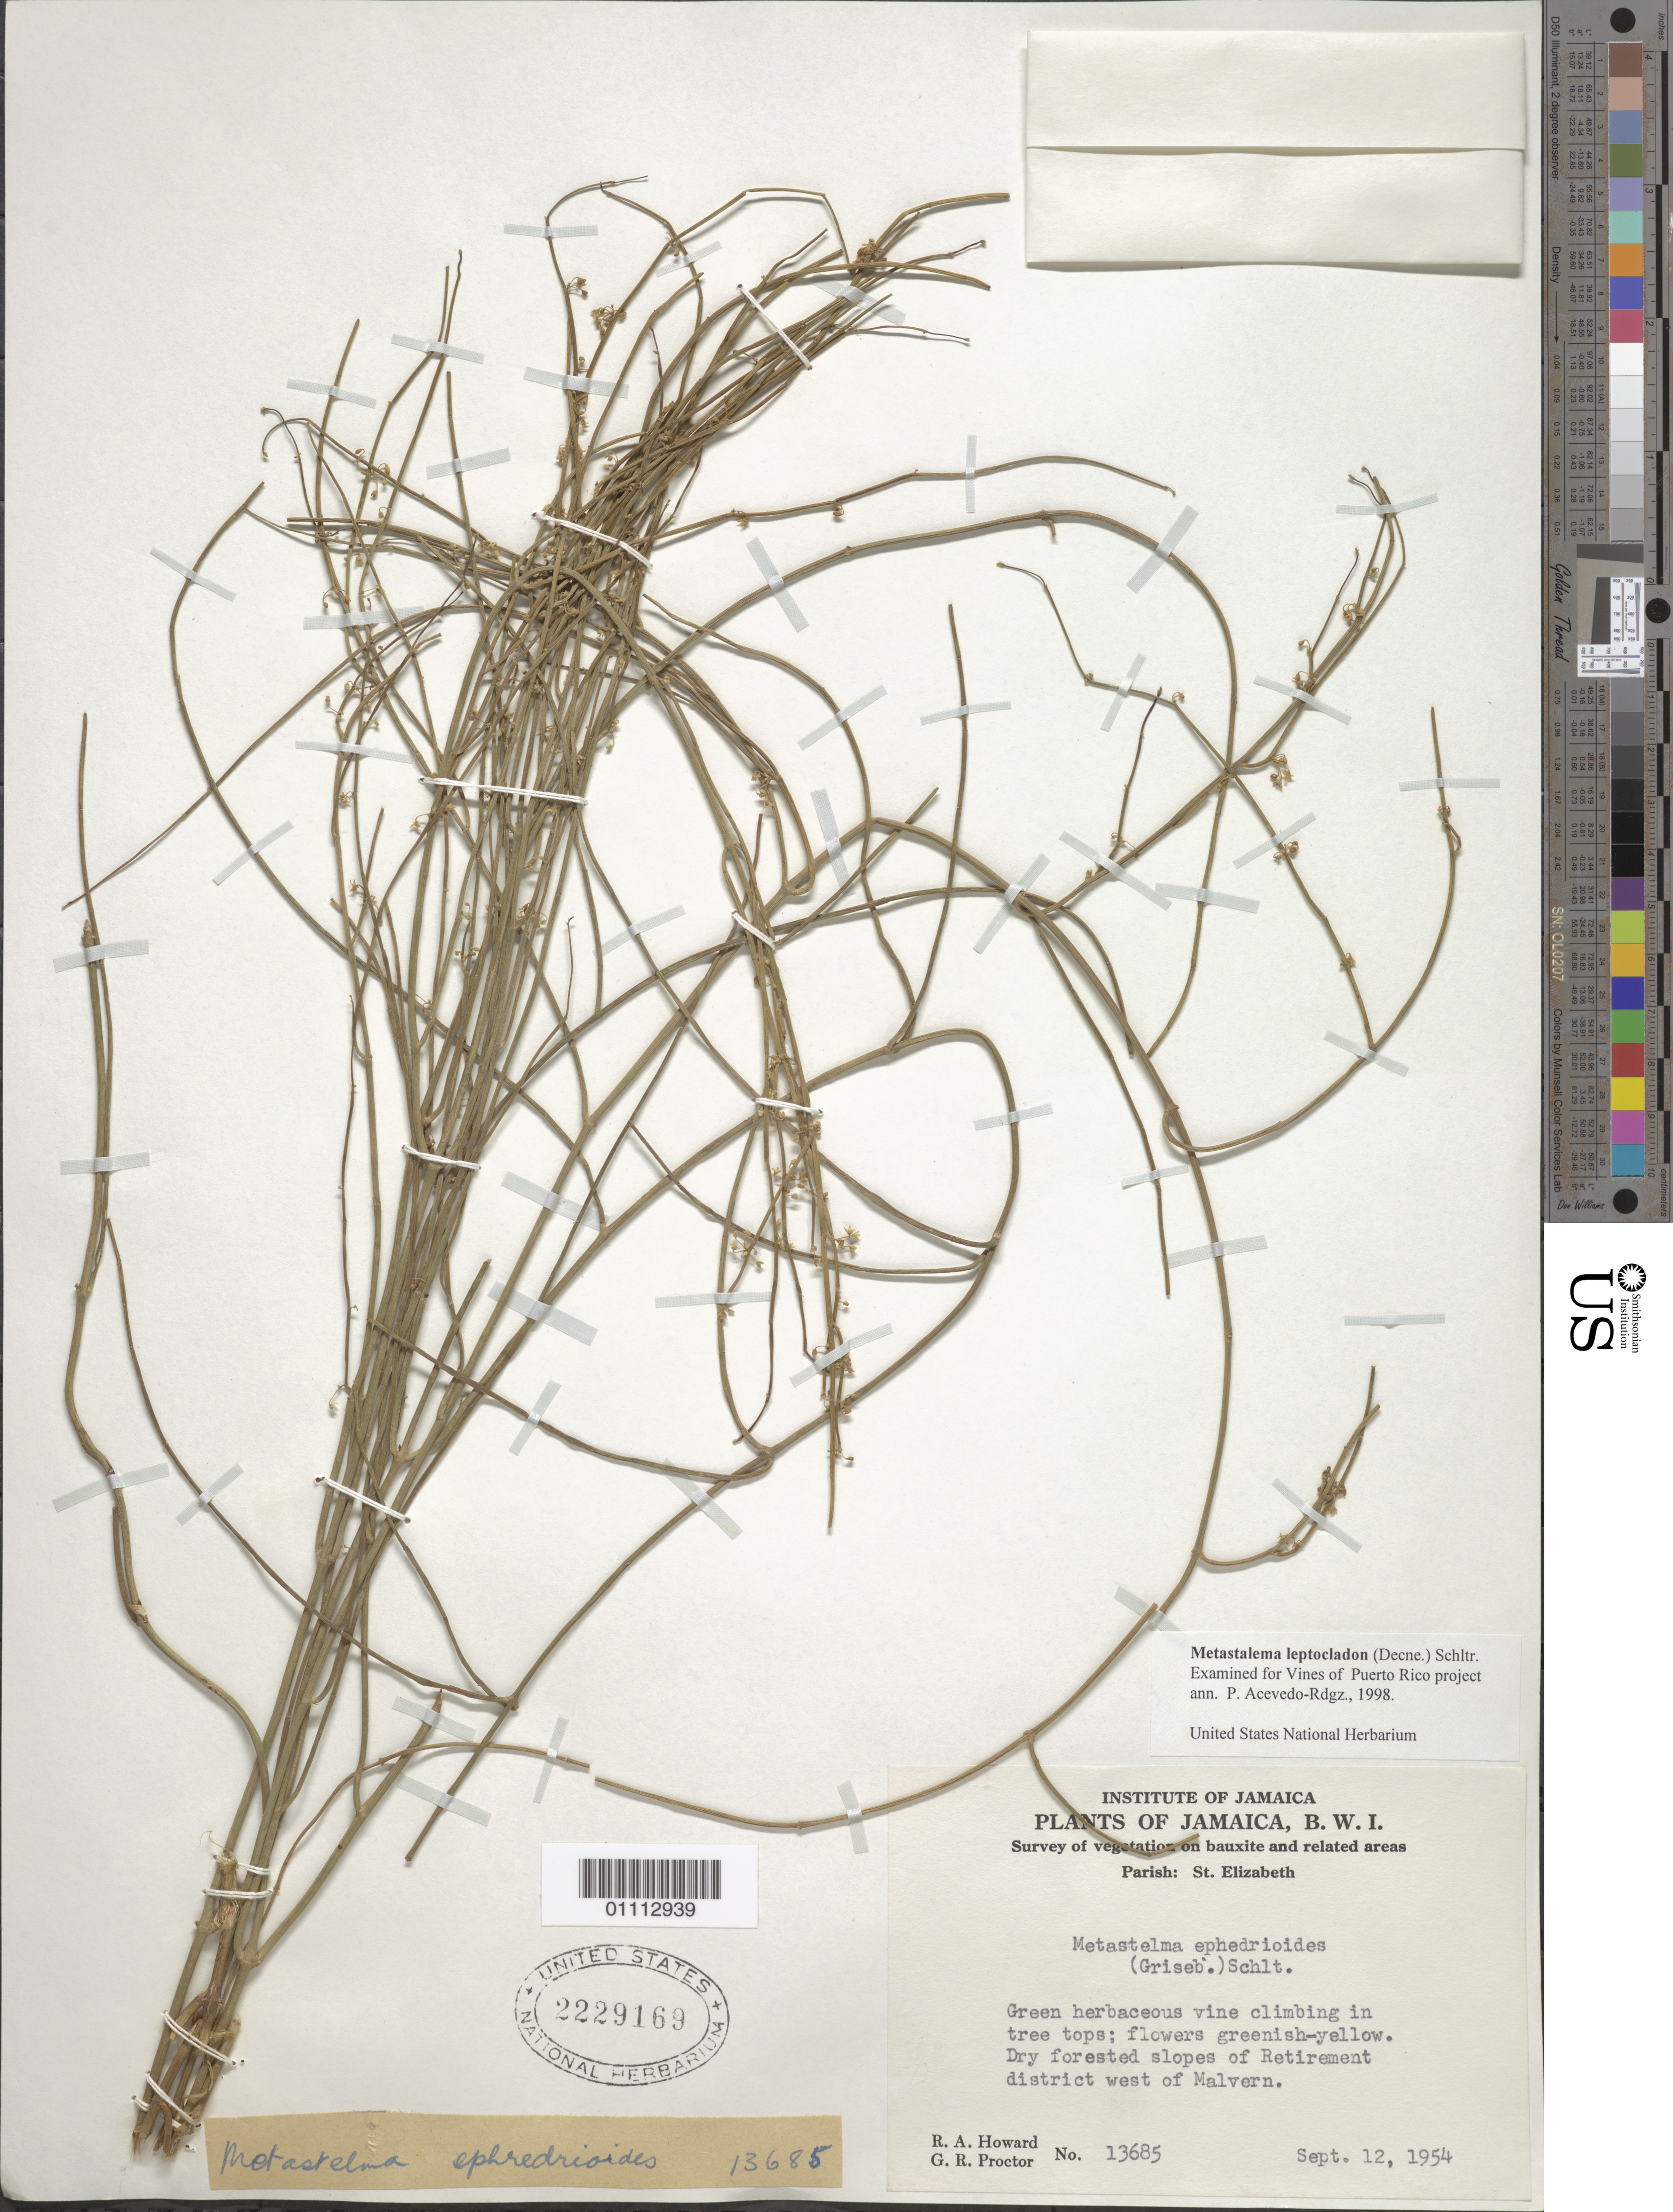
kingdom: Plantae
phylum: Tracheophyta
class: Magnoliopsida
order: Gentianales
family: Apocynaceae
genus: Metastelma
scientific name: Metastelma leptocladum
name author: (Decne.) Schltr.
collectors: R. A. Howard & G. R. Proctor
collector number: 13685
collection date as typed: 12 Sep 1954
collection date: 1954-09-12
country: Jamaica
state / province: Saint Elizabeth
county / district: Retirement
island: Jamaica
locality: Dry forested slopes of Retirement district W of Malvern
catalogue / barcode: US 2229169